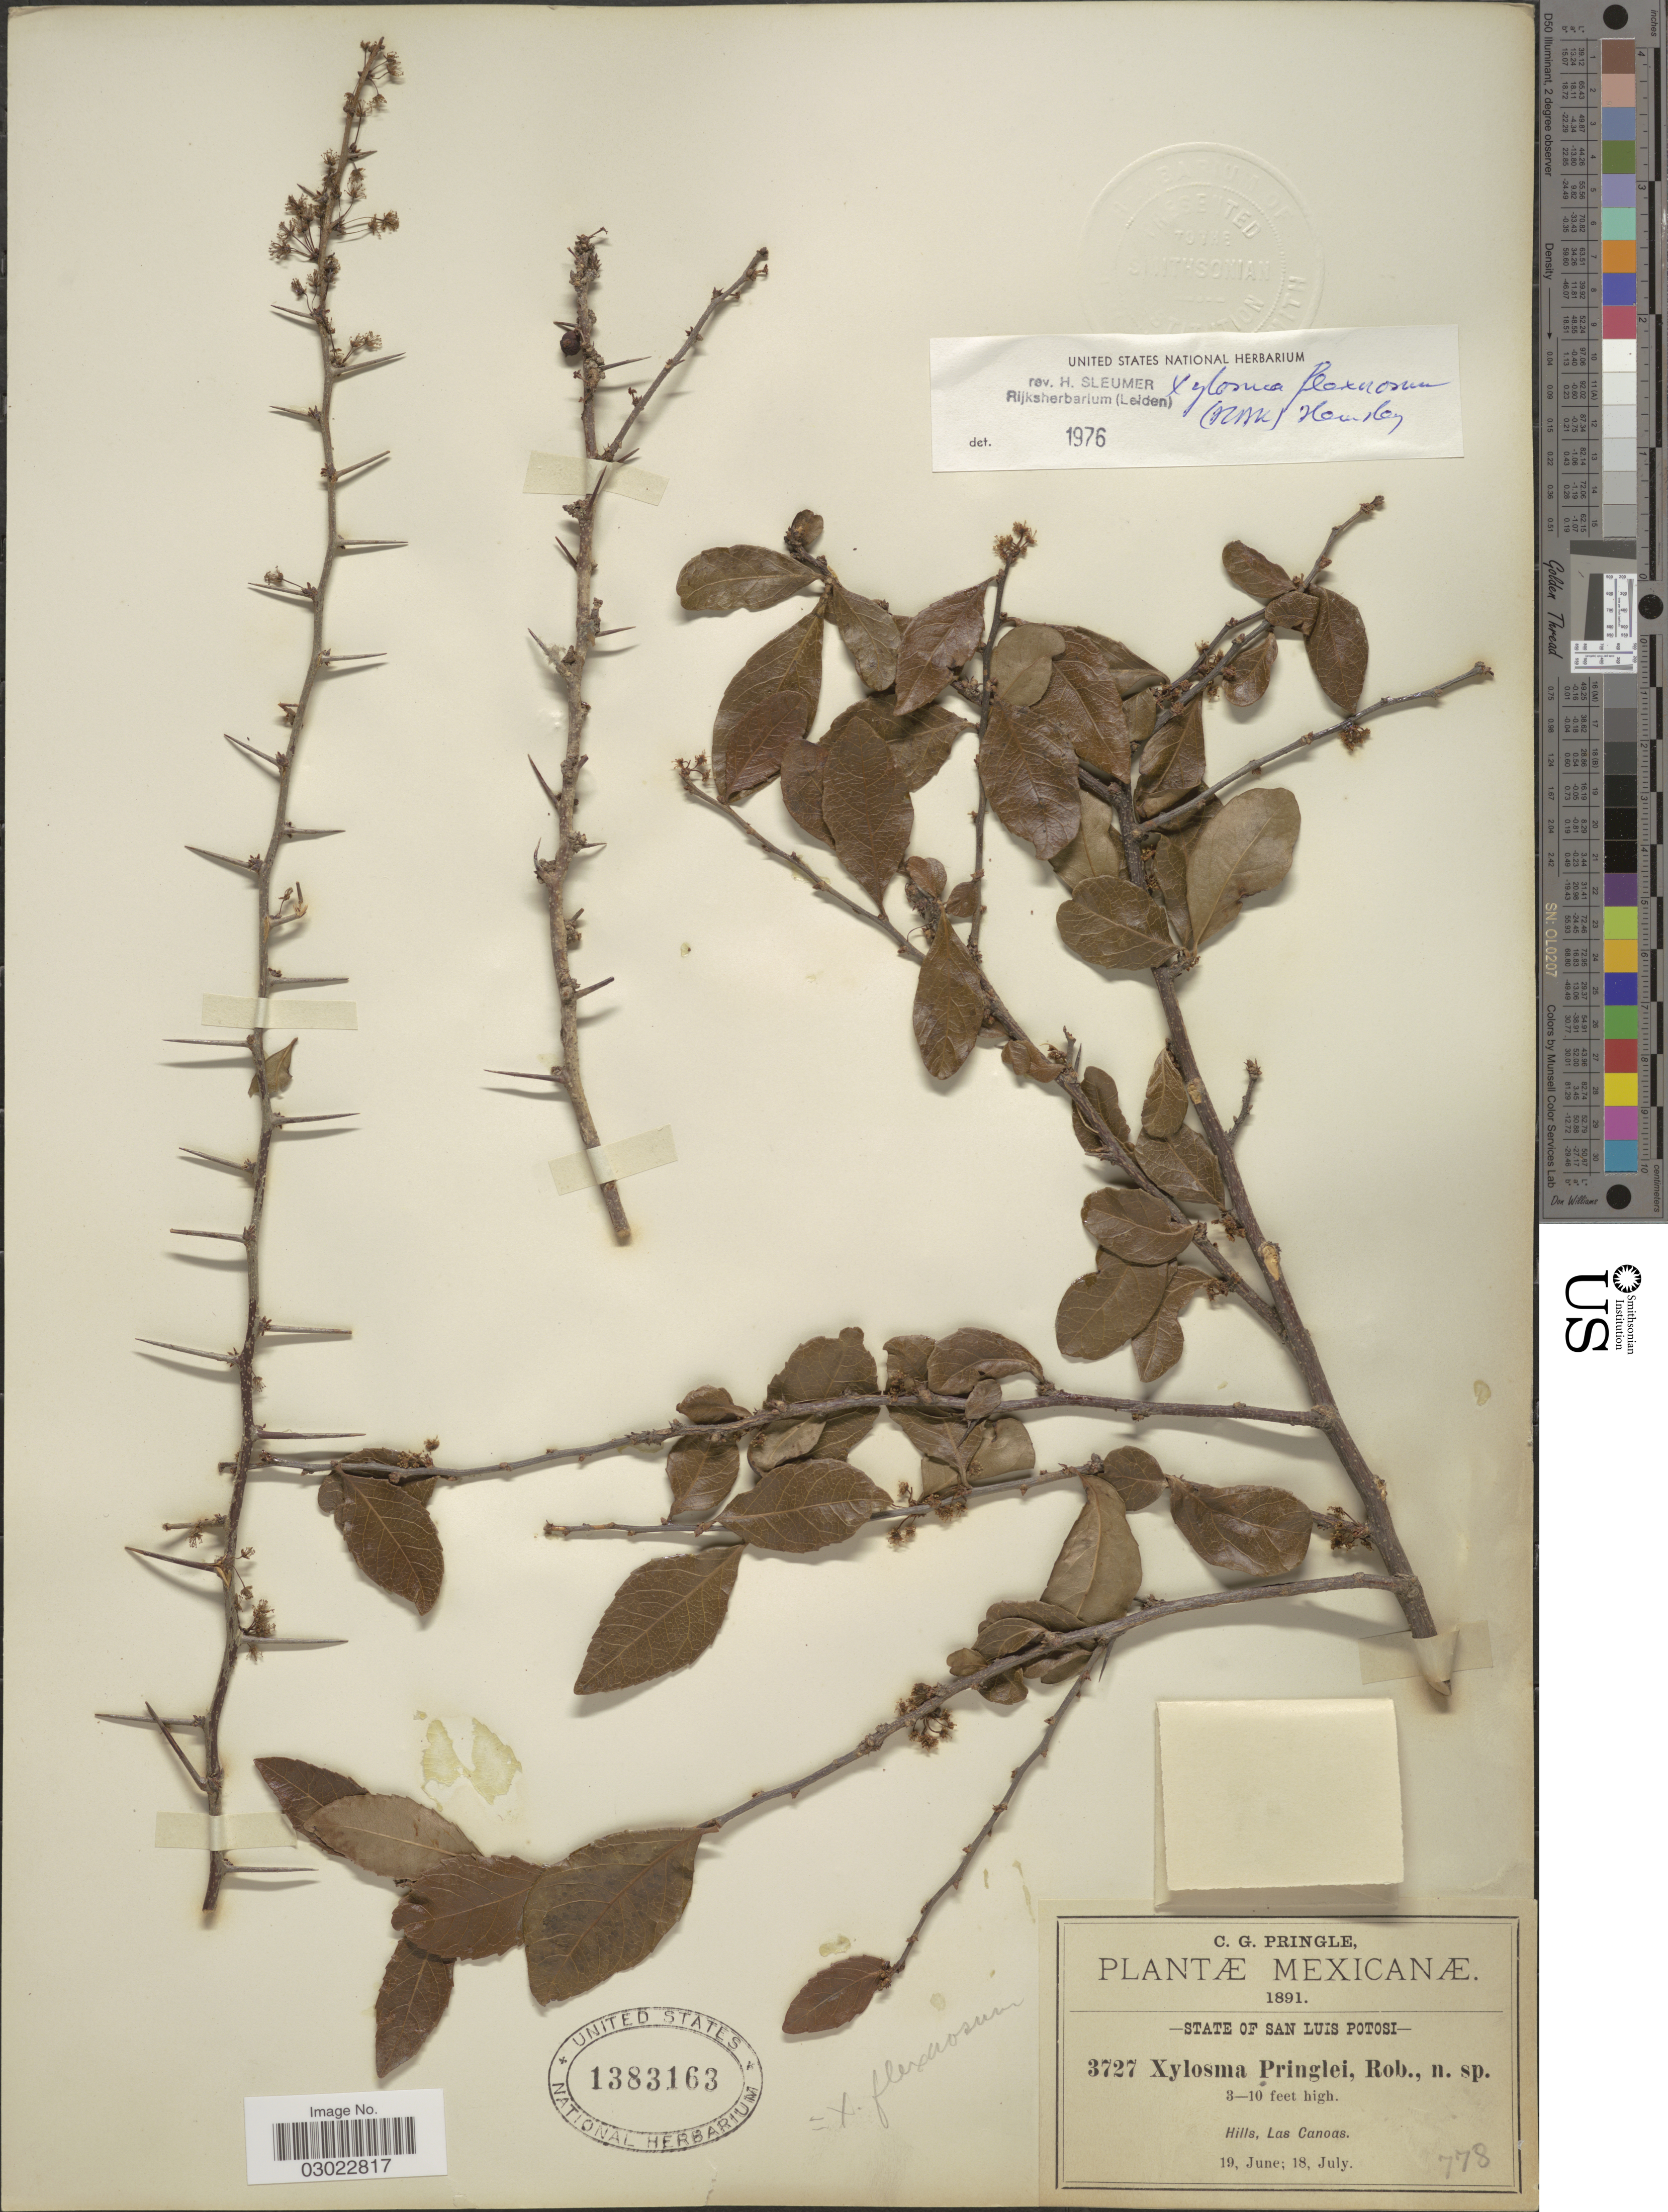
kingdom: Plantae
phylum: Tracheophyta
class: Magnoliopsida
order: Malpighiales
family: Salicaceae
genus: Xylosma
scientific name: Xylosma flexuosa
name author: (Kunth) Hemsl.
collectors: C. G. Pringle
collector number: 3727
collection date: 1891-06-19/1891-07-18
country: Mexico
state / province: San Luis Potosí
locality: Hills, Las Canoas.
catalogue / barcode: US 1383163